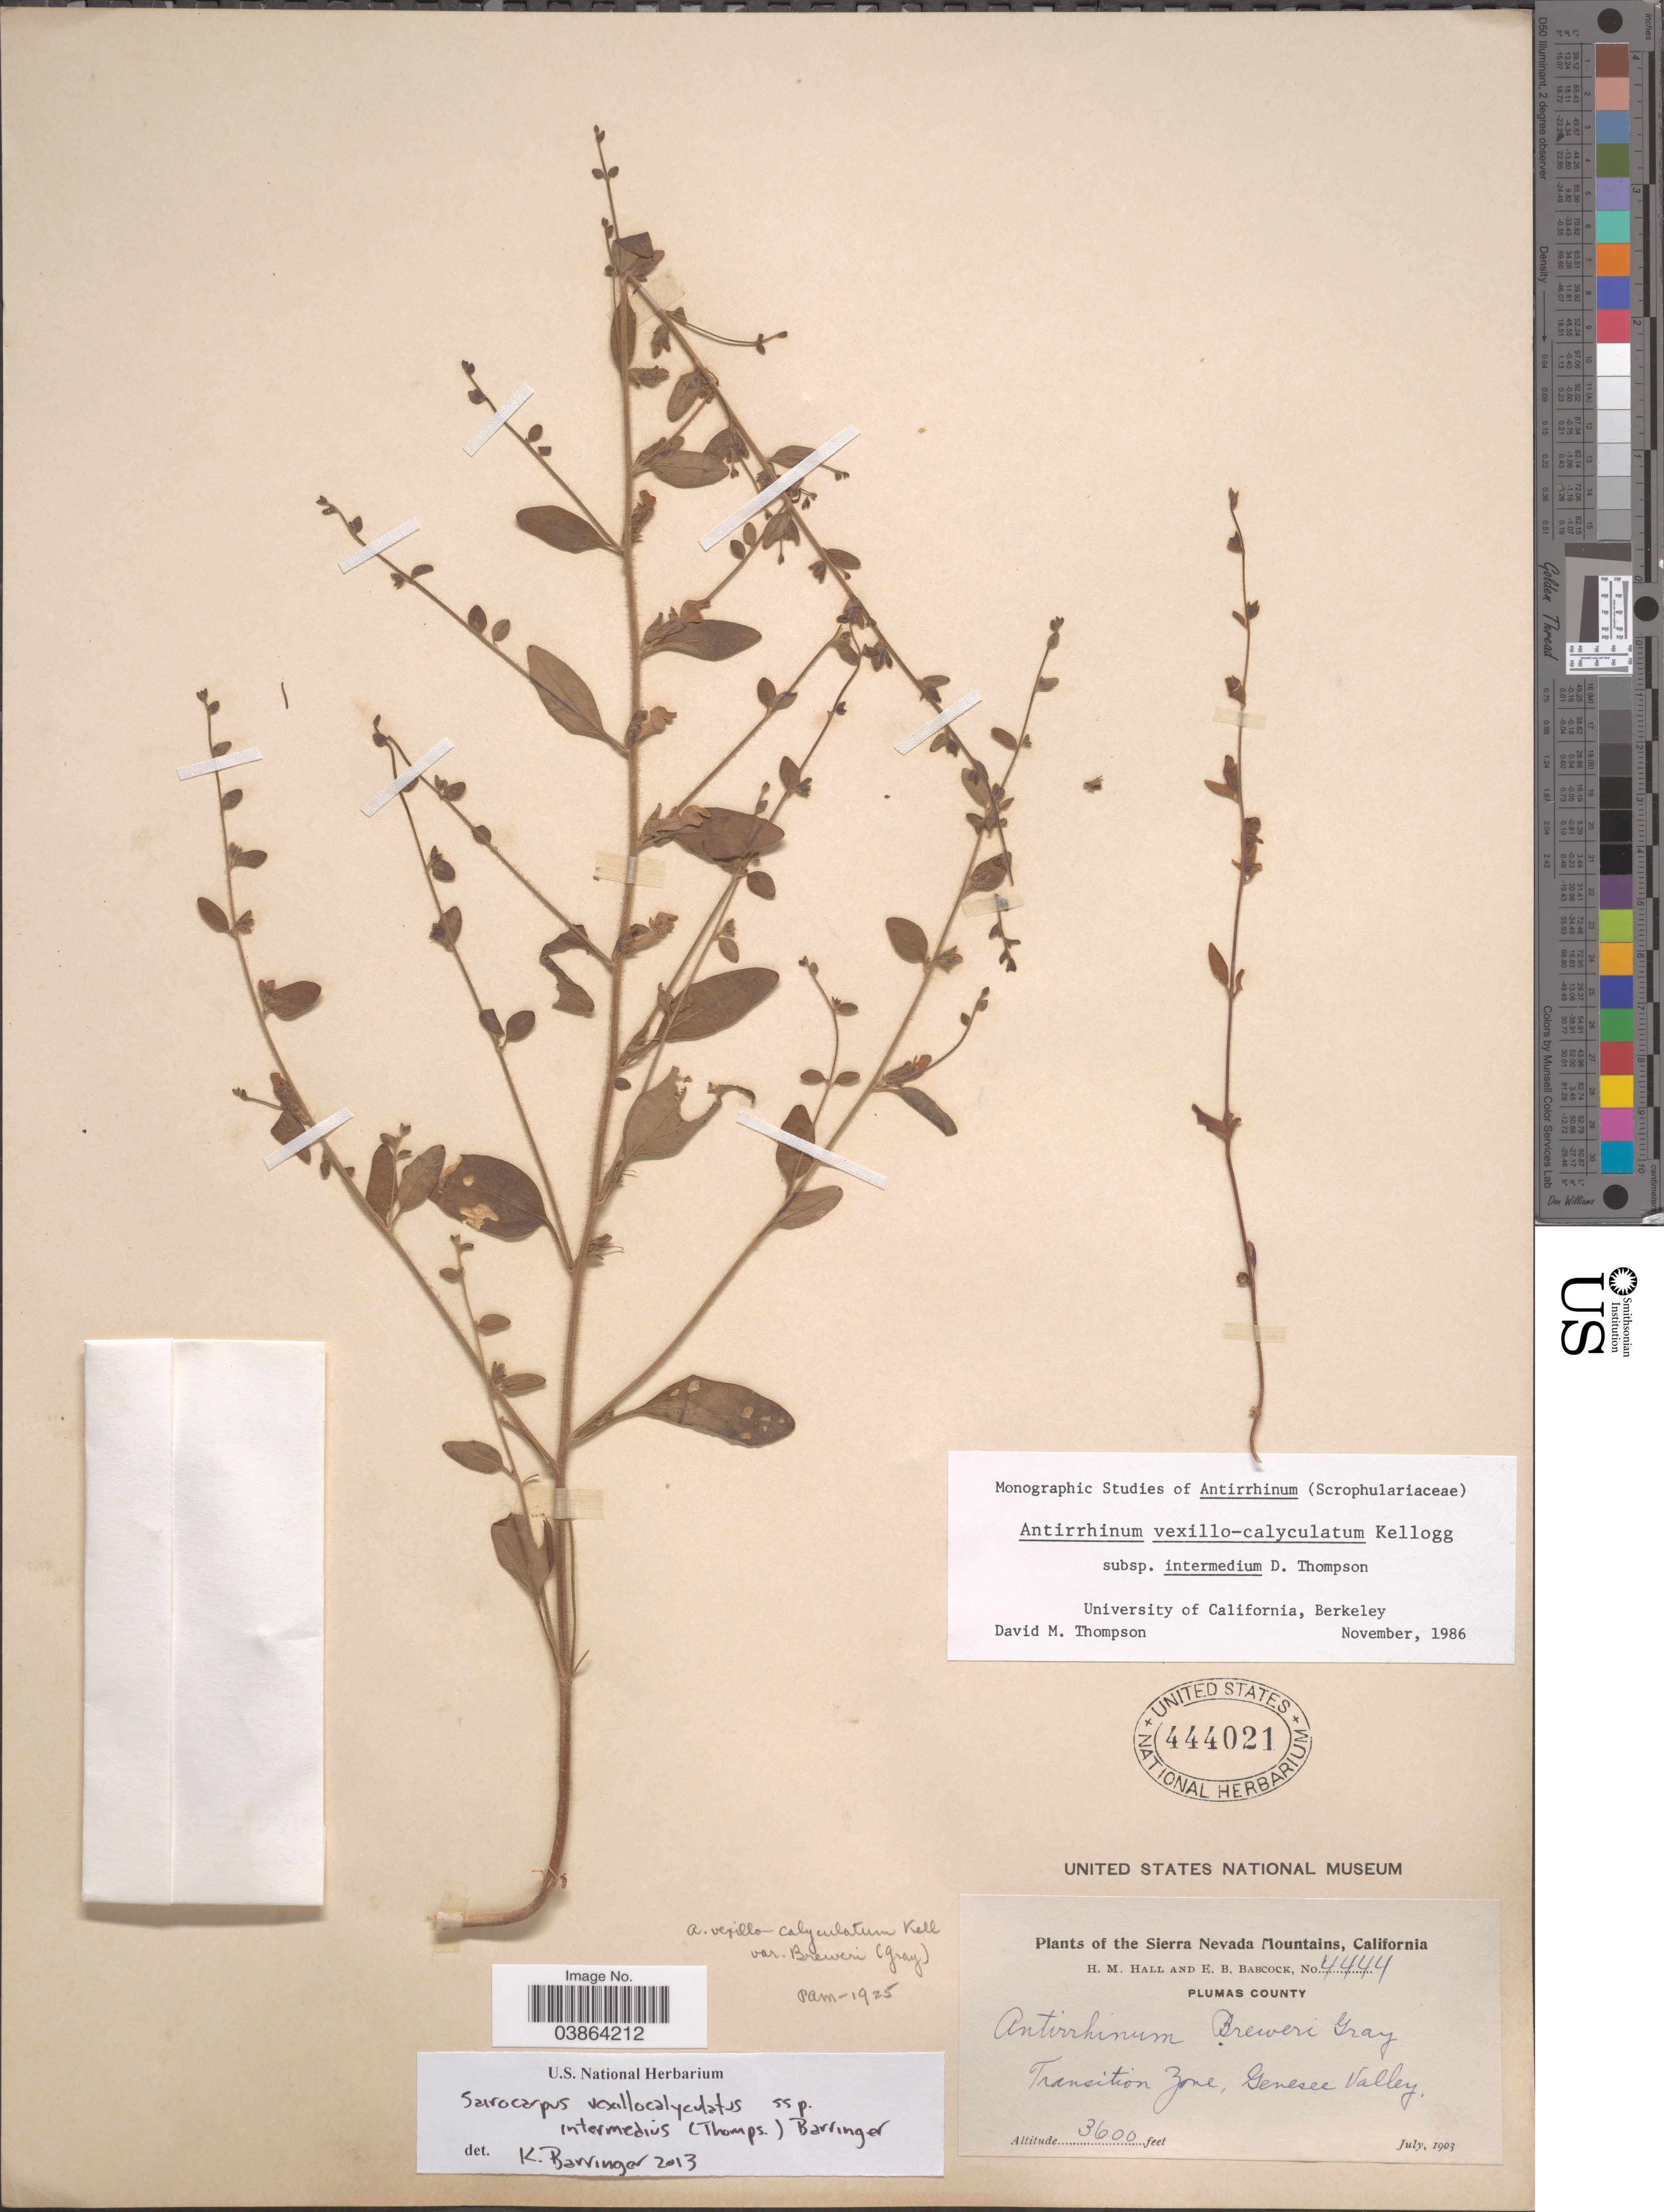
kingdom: Plantae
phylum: Tracheophyta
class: Magnoliopsida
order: Lamiales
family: Plantaginaceae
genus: Sairocarpus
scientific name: Sairocarpus vexillocalyculatus subsp. intermedius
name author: (D.M. Thomps.) Barringer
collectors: H. M. Hall & E. B. Babcock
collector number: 4444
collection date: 1903-07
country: United States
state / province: California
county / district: Plumas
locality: The Sierra Nevada Mountains. Plumas County. Transition Zone, Genesee Valley.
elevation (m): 1097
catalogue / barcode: US 444021